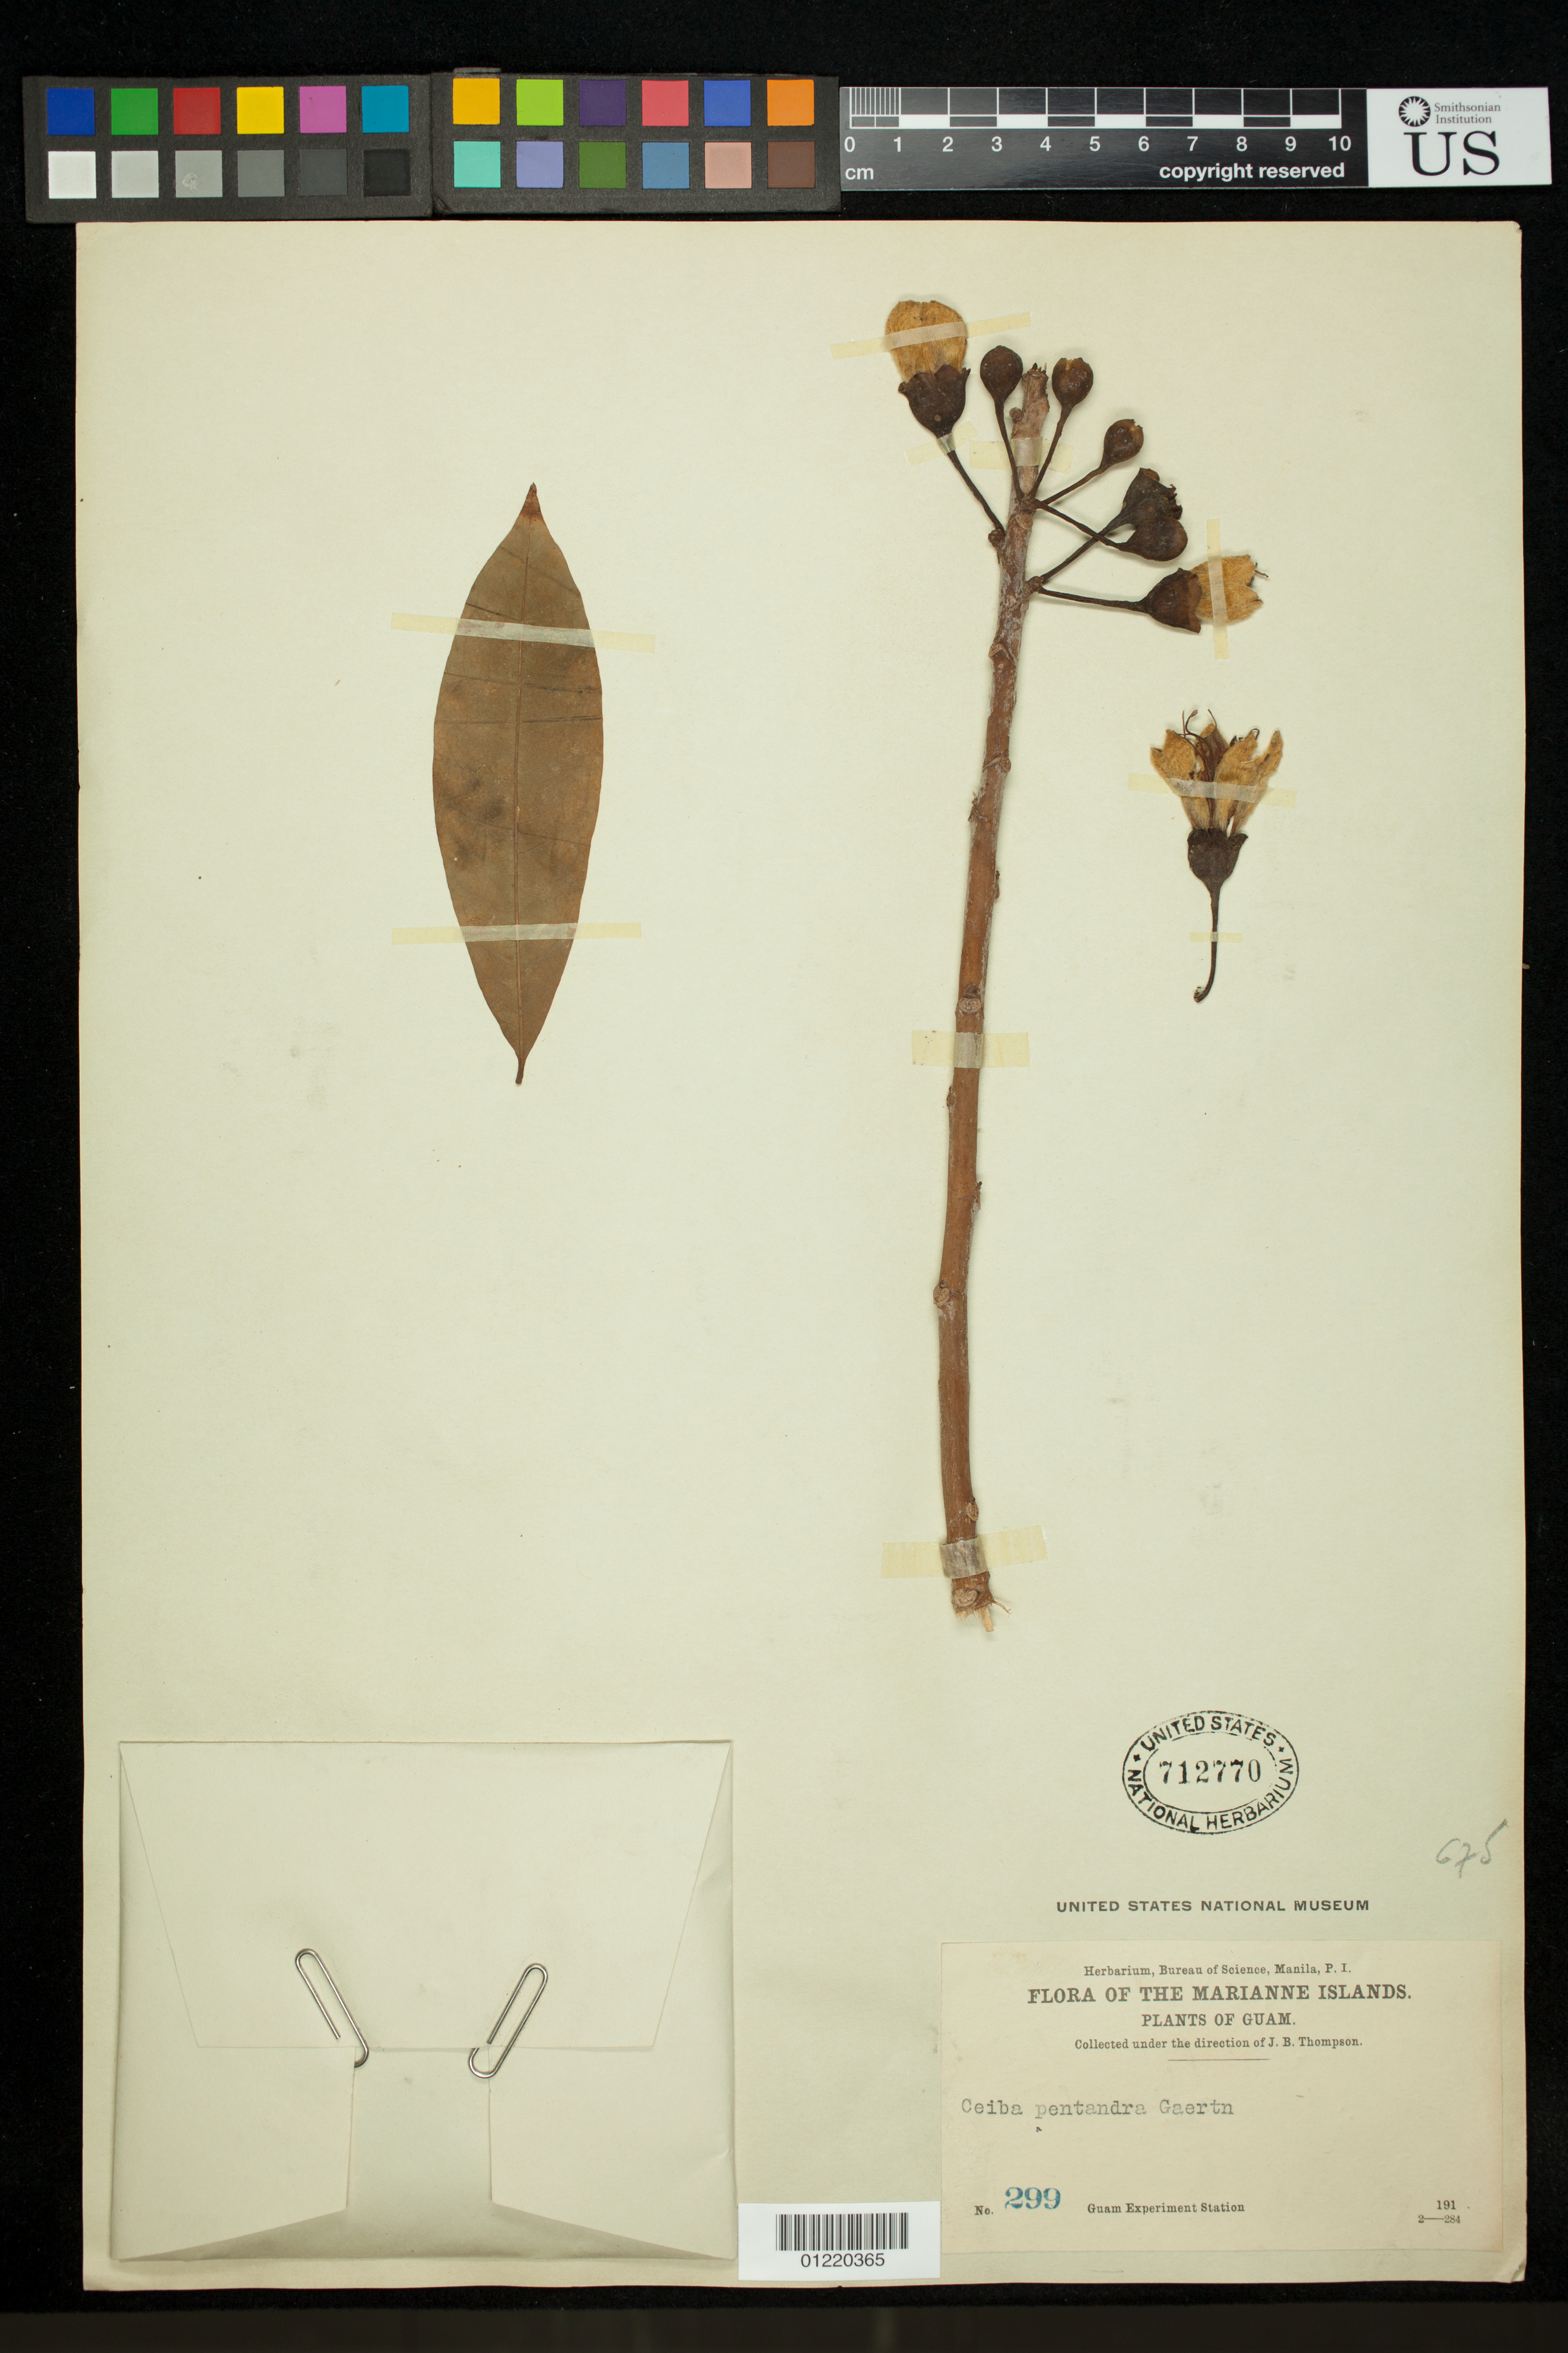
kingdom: Plantae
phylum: Tracheophyta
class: Magnoliopsida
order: Malvales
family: Malvaceae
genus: Ceiba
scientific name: Ceiba pentandra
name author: (L.) Gaertn.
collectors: J. B. Thompson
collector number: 299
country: Guam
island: Guam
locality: Guam experiment station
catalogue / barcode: US 712770